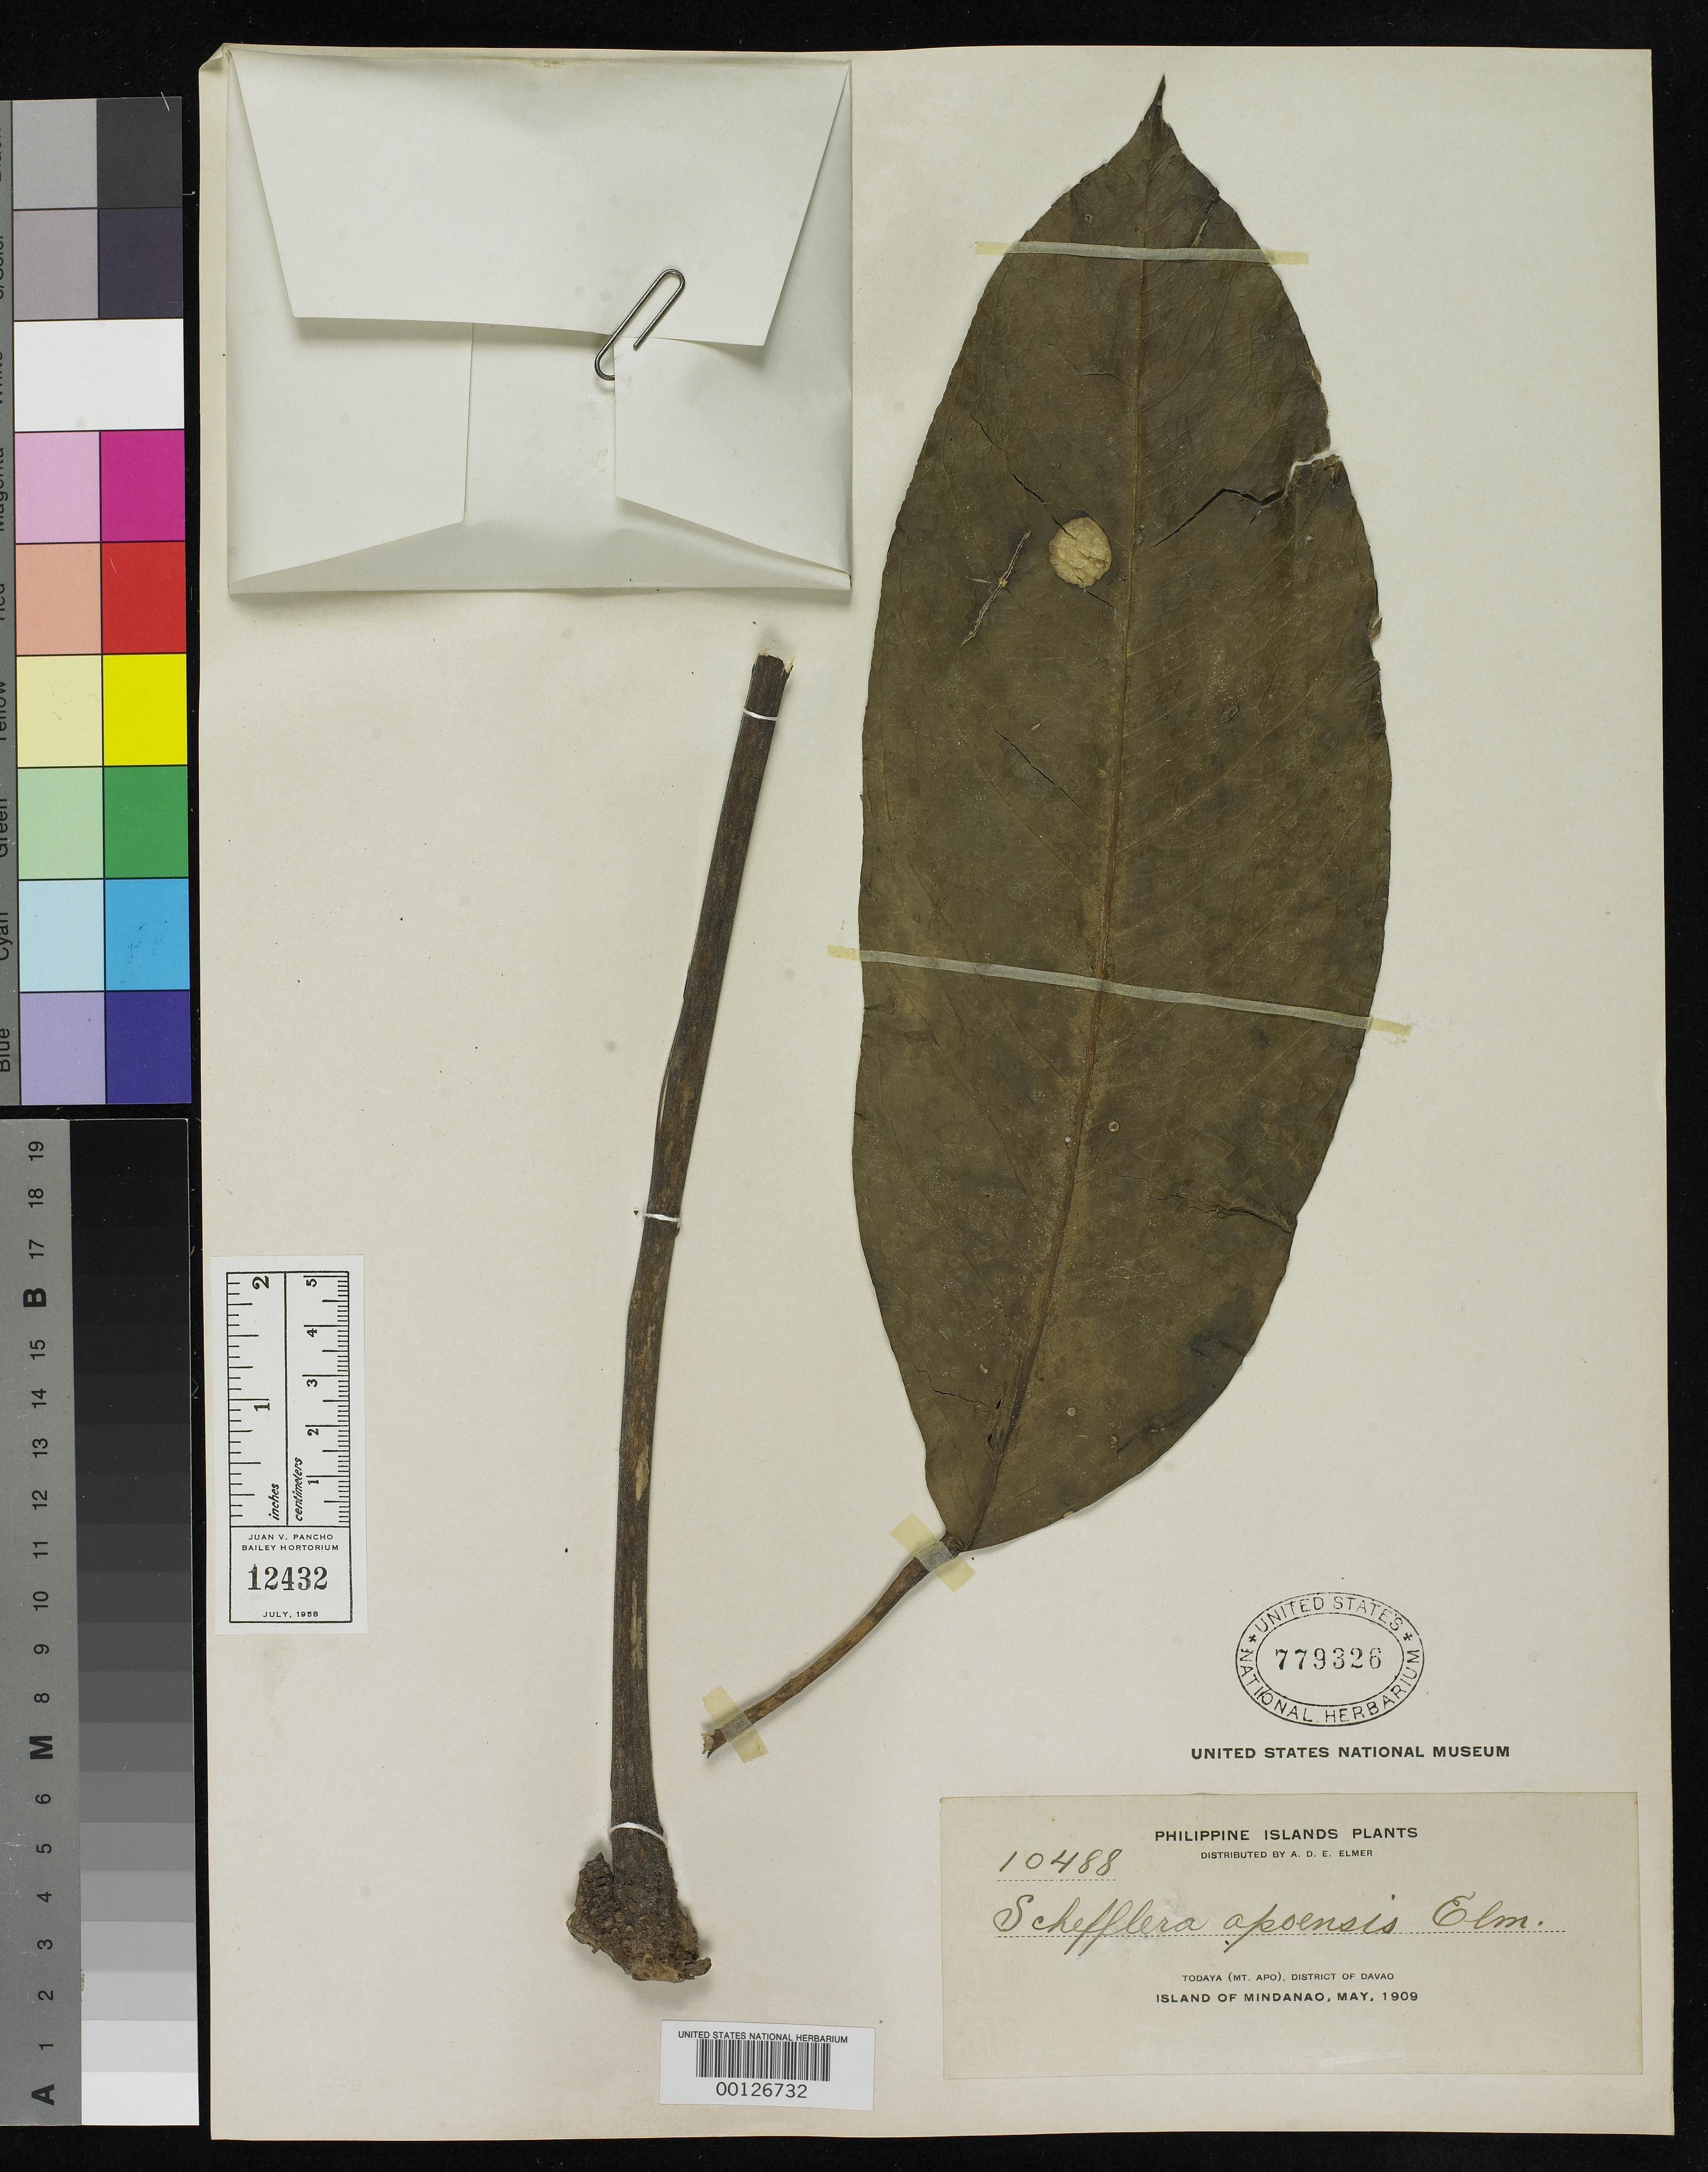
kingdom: Plantae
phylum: Tracheophyta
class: Magnoliopsida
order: Apiales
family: Araliaceae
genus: Schefflera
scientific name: Schefflera apoensis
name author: Elmer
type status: Isotype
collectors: A. D. E. Elmer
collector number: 10488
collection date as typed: May 1909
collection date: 1909-05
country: Philippines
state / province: Davao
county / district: Davao del Sur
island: Mindanao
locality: Todaya, Mt. Apo.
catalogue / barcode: US 779326